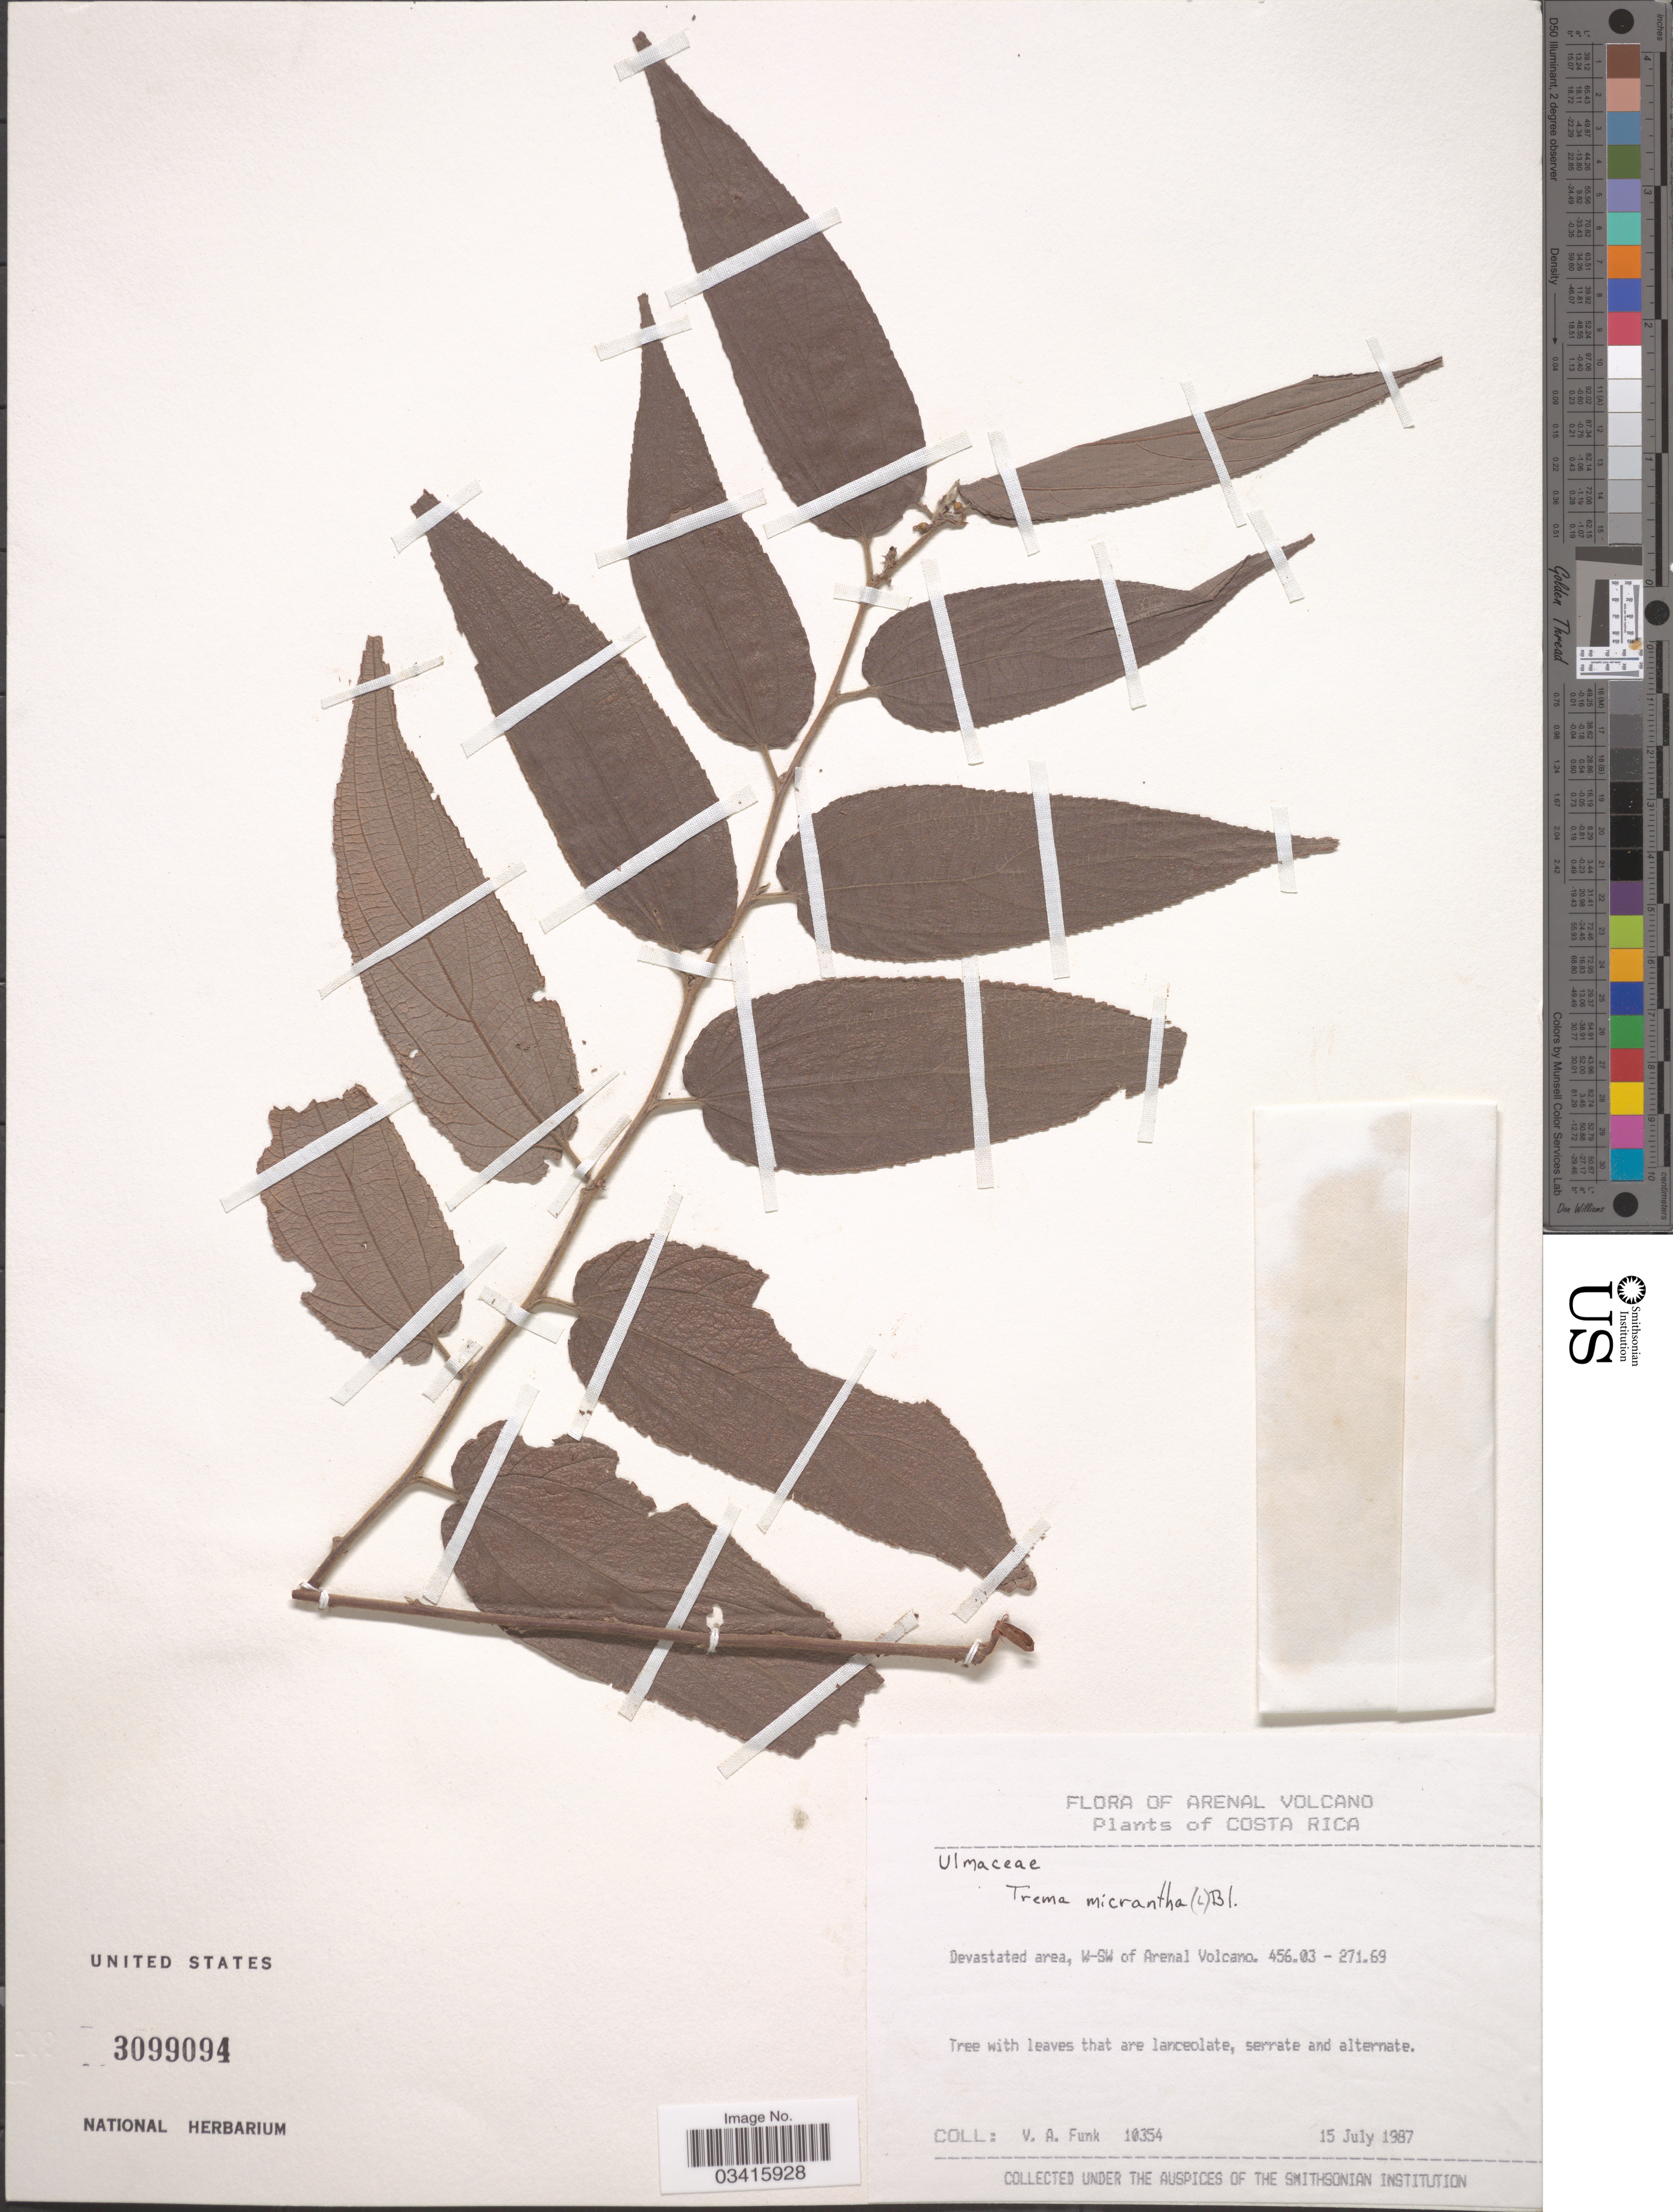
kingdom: Plantae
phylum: Tracheophyta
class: Magnoliopsida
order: Rosales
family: Cannabaceae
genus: Trema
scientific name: Trema micranthum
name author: (L.) Blume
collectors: V. Funk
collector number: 10354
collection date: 1987-07-15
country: Costa Rica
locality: Arenal Volcano. Devastated area, W-SW of Arenal Volcano. 456.03 - 271.69.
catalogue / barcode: US 3099094